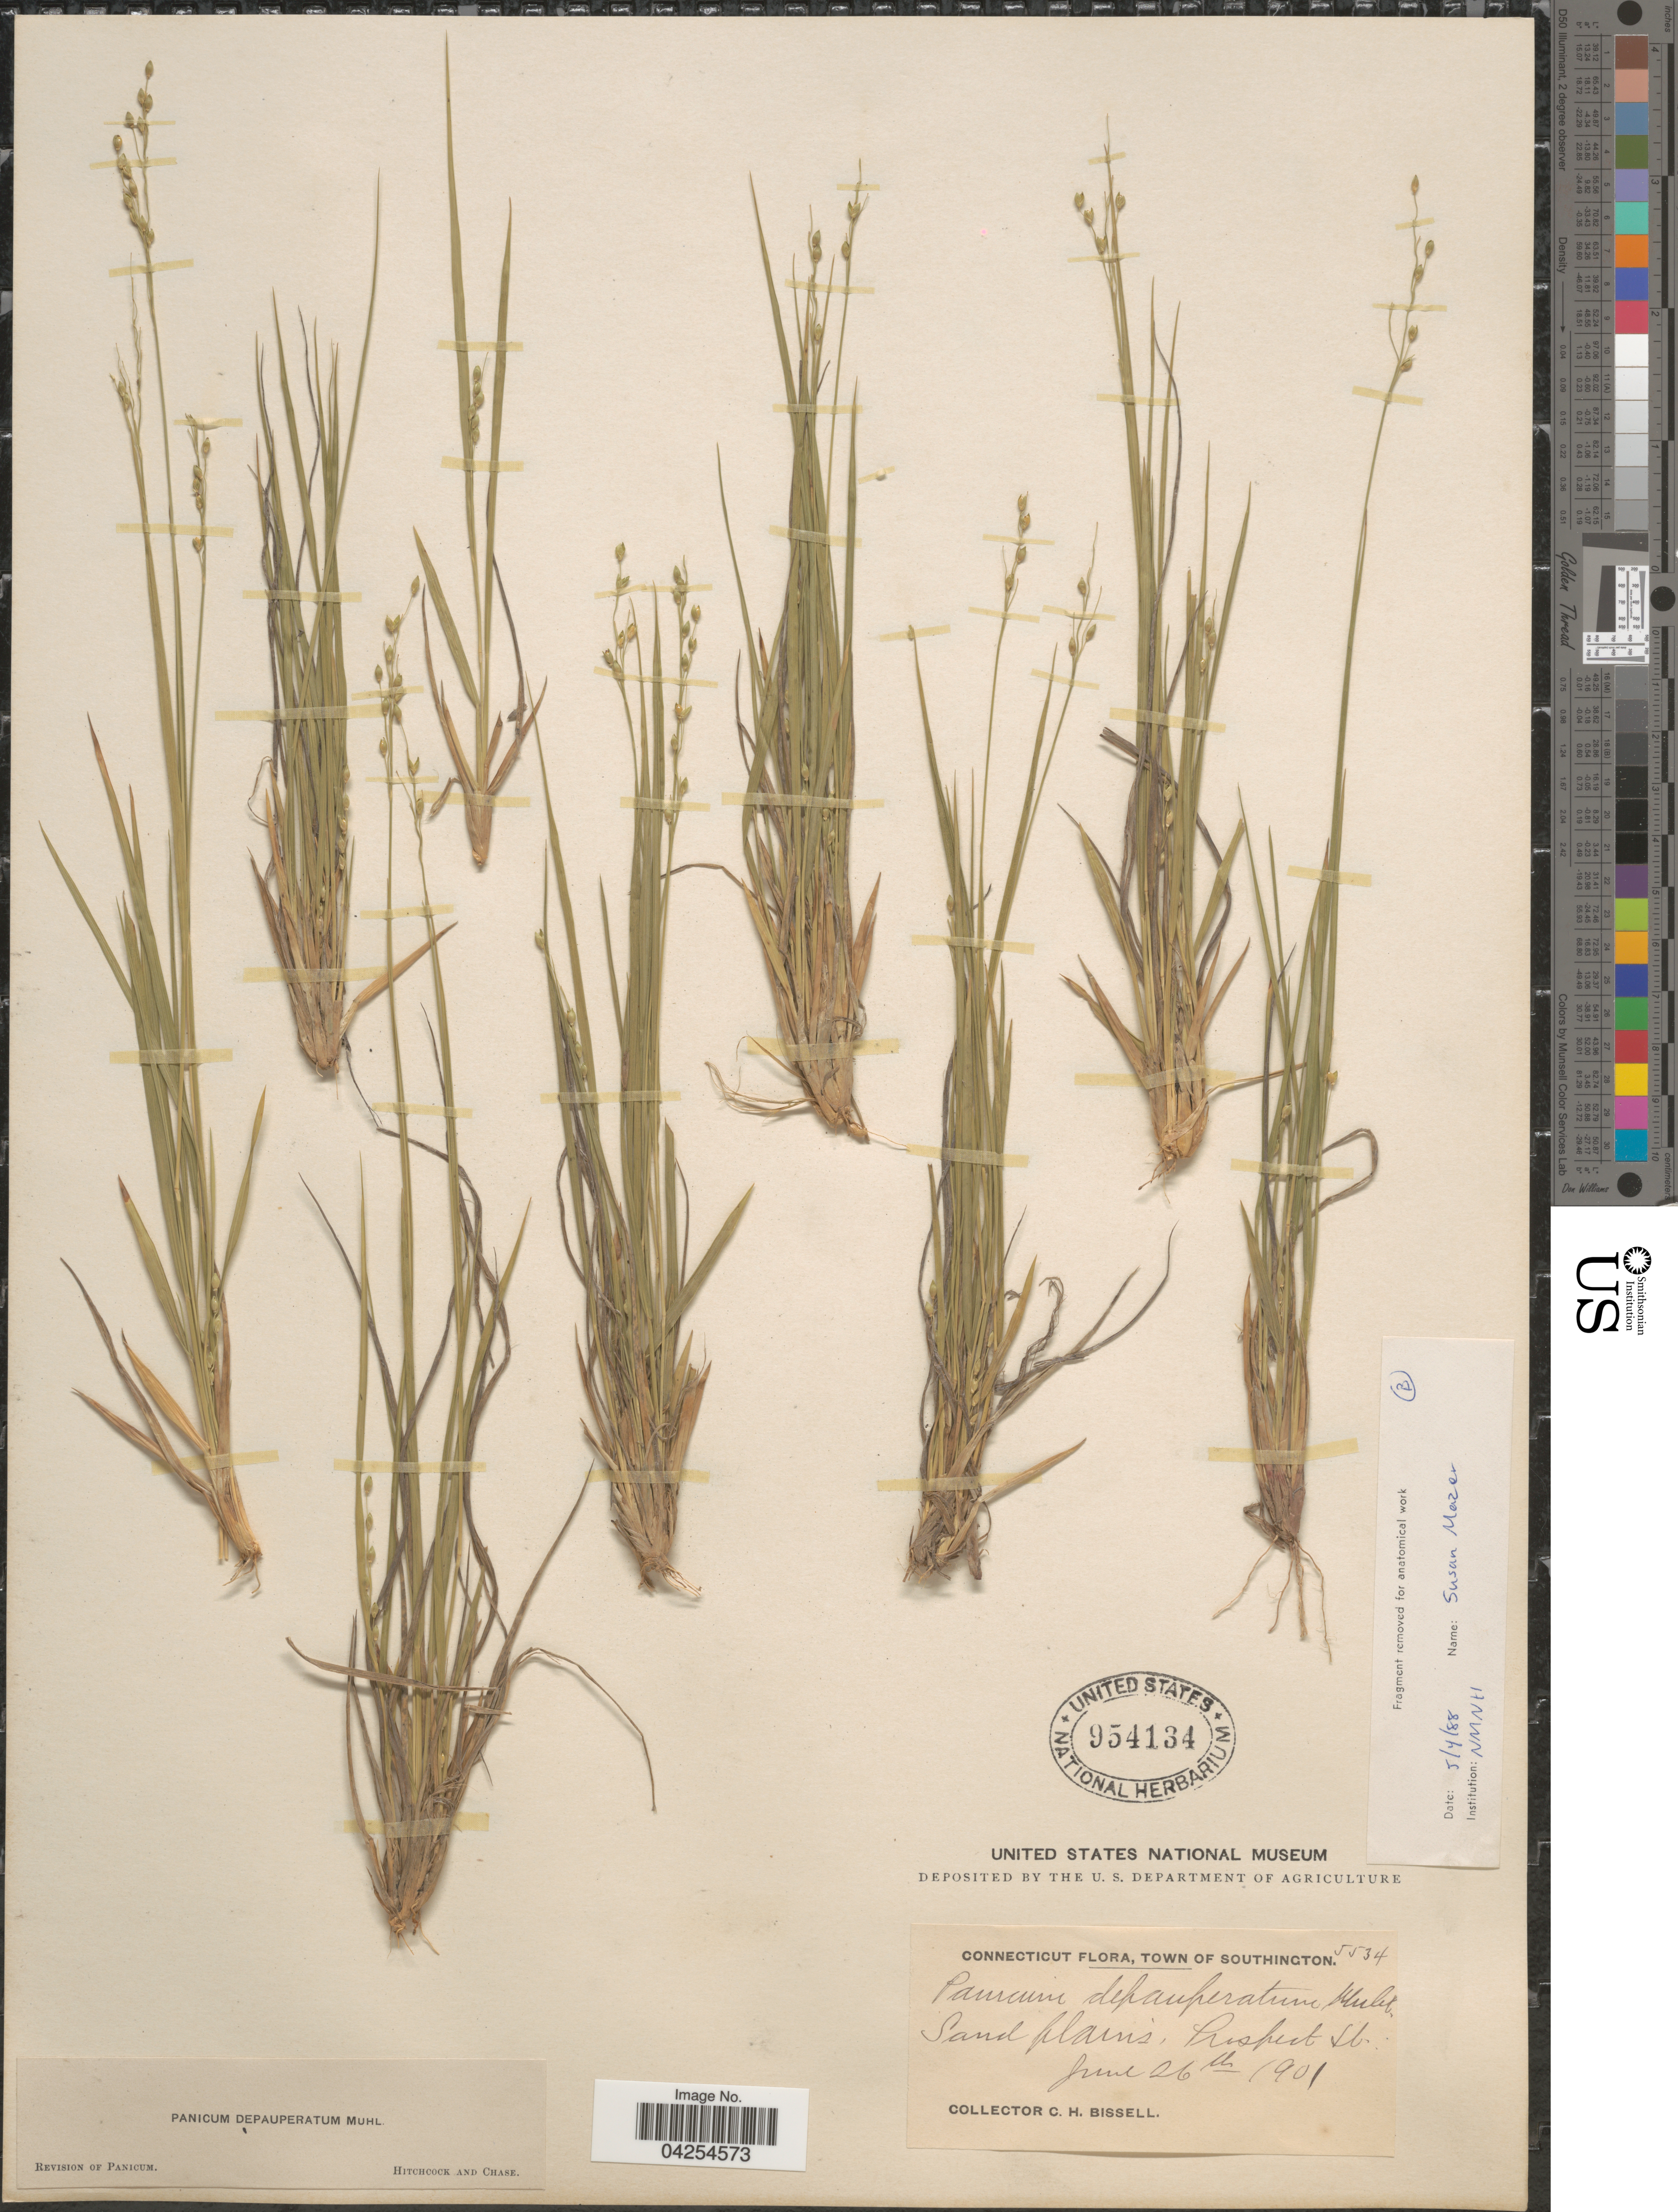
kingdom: Plantae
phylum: Tracheophyta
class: Liliopsida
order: Poales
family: Poaceae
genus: Dichanthelium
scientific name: Dichanthelium depauperatum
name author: (Muhl.) Gould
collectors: C. Bissell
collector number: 5534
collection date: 1901-06-26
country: United States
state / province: Connecticut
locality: Town of Southington. Sand plains, Prospect H.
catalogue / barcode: US 954134